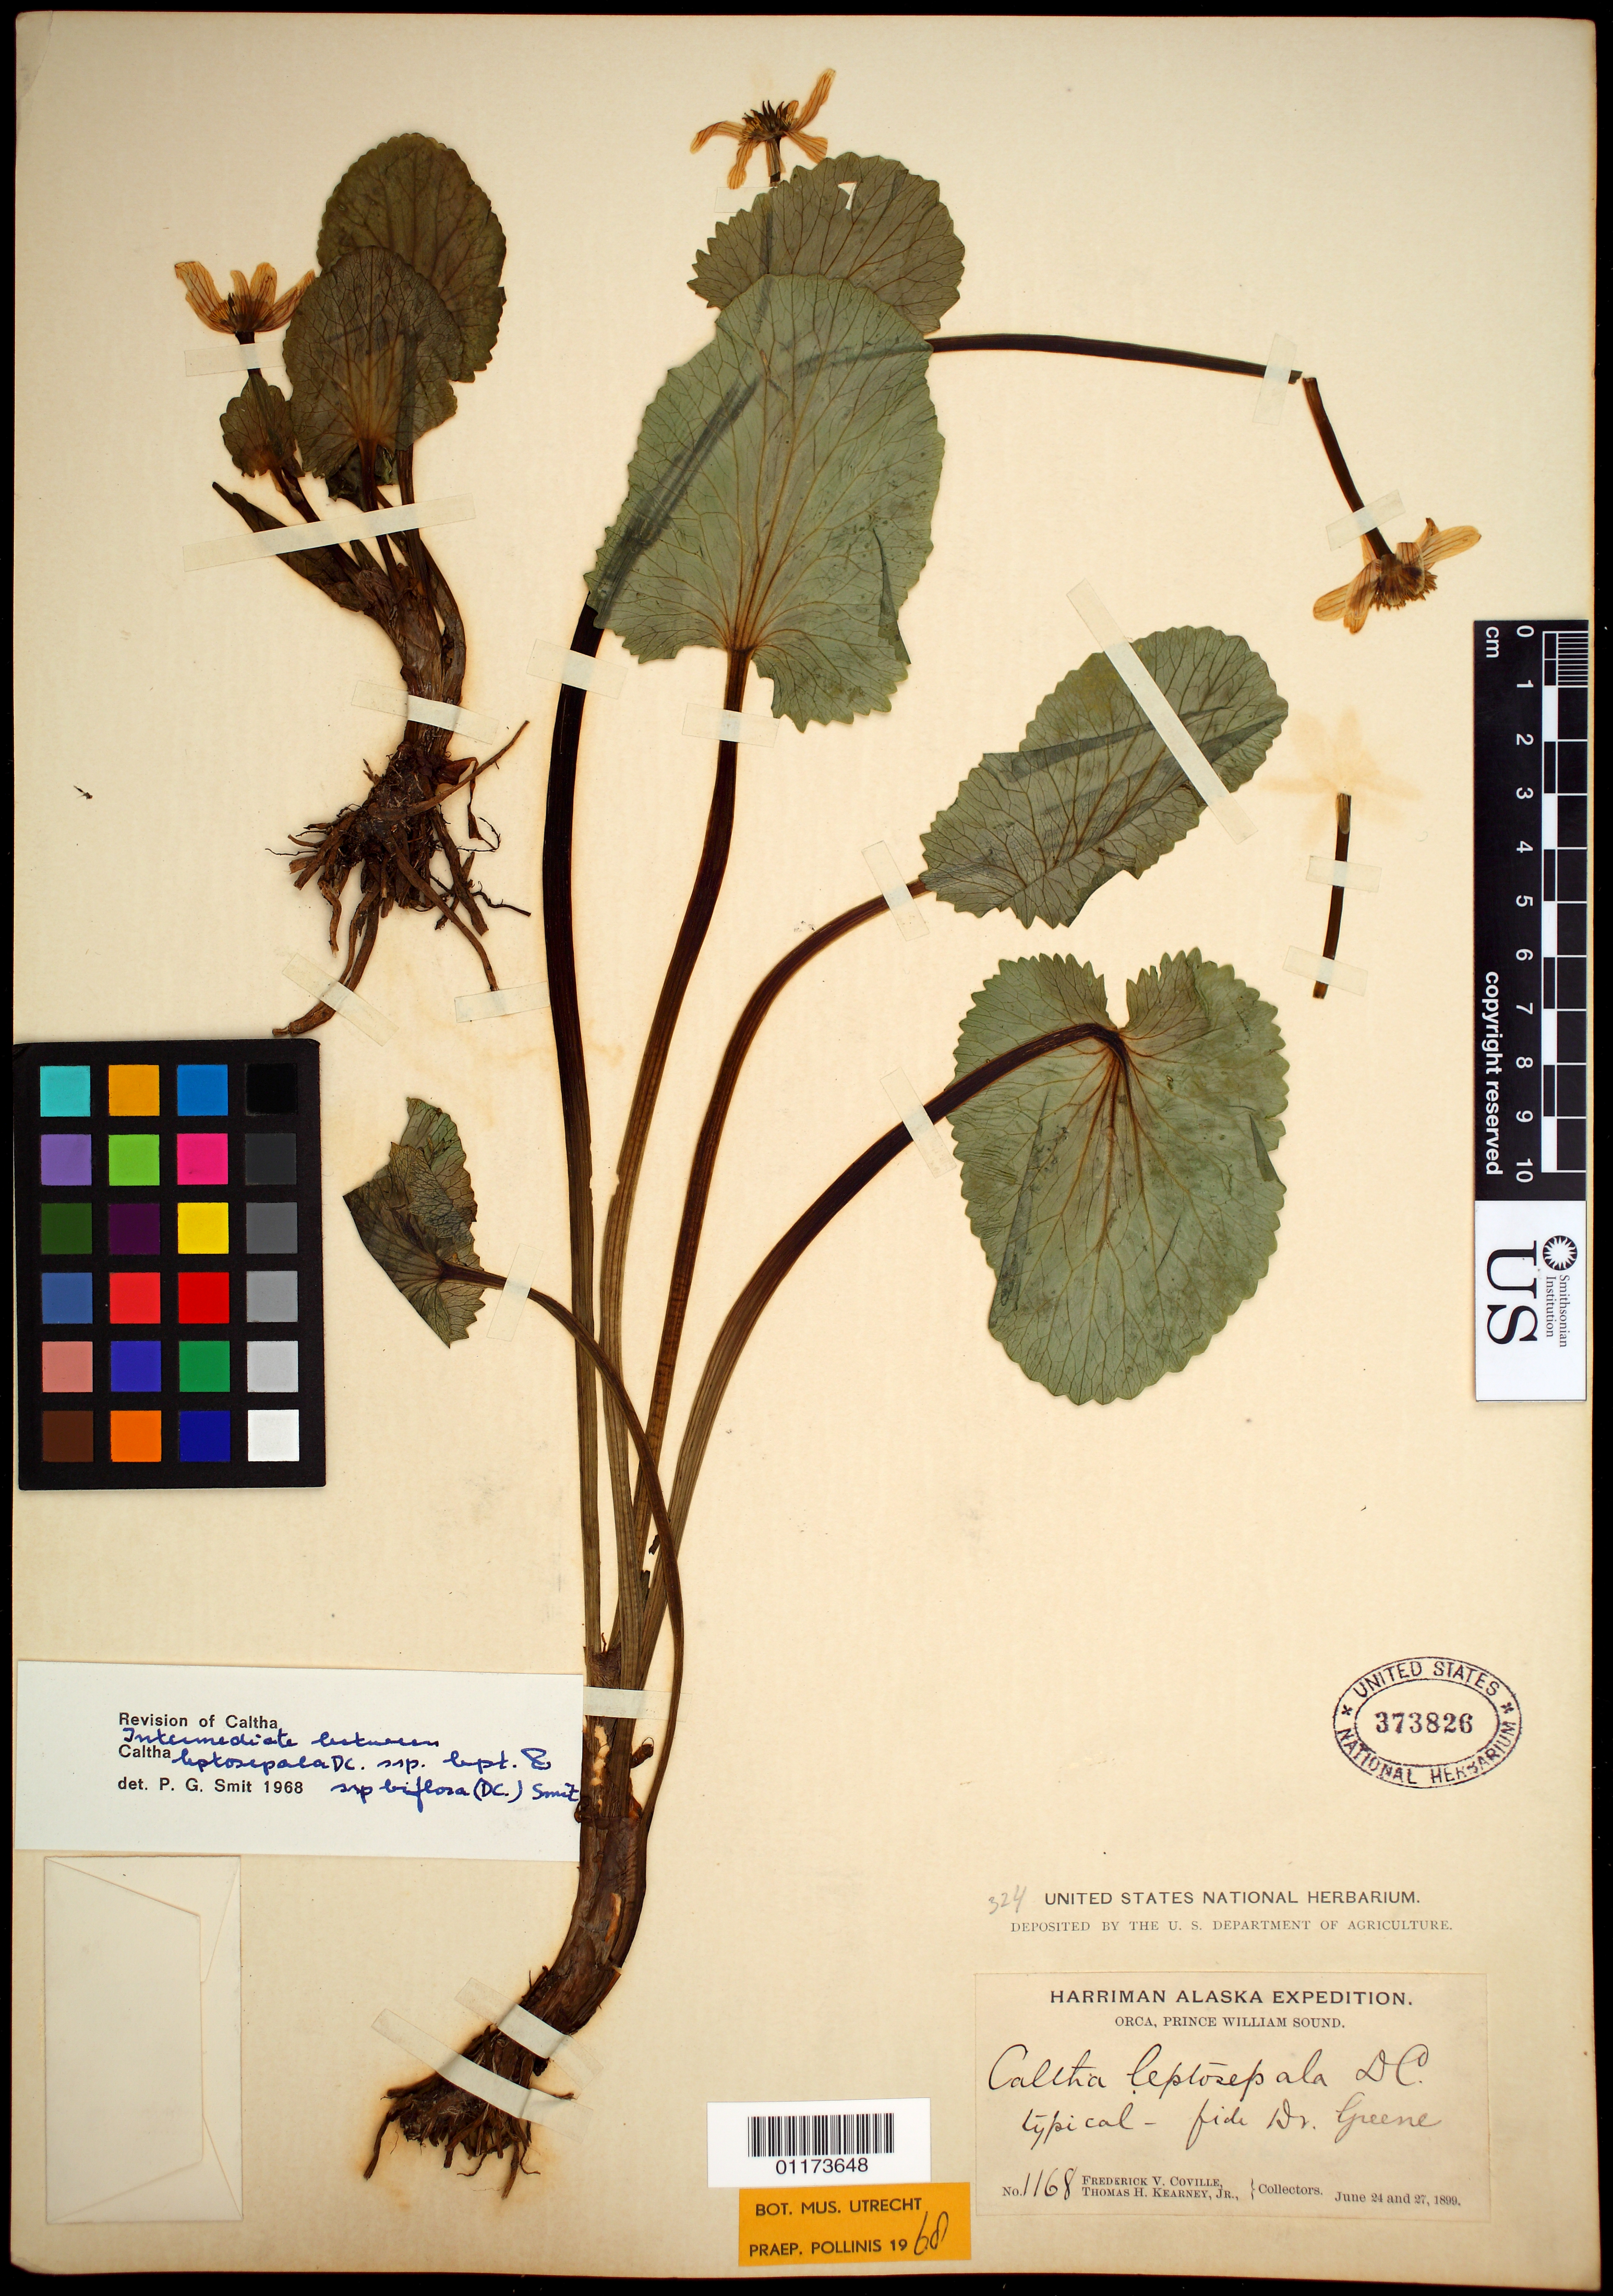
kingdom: Plantae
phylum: Tracheophyta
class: Magnoliopsida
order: Ranunculales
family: Ranunculaceae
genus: Caltha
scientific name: Caltha leptosepala subsp. biflora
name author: DC.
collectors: F. V. Coville & T. H. Kearney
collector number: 1168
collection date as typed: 24 Jun 1899 to 27 Jun 1899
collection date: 1899-06-24/1899-06-27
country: United States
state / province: Alaska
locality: Orca, Prince William Sound.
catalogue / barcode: US 373826